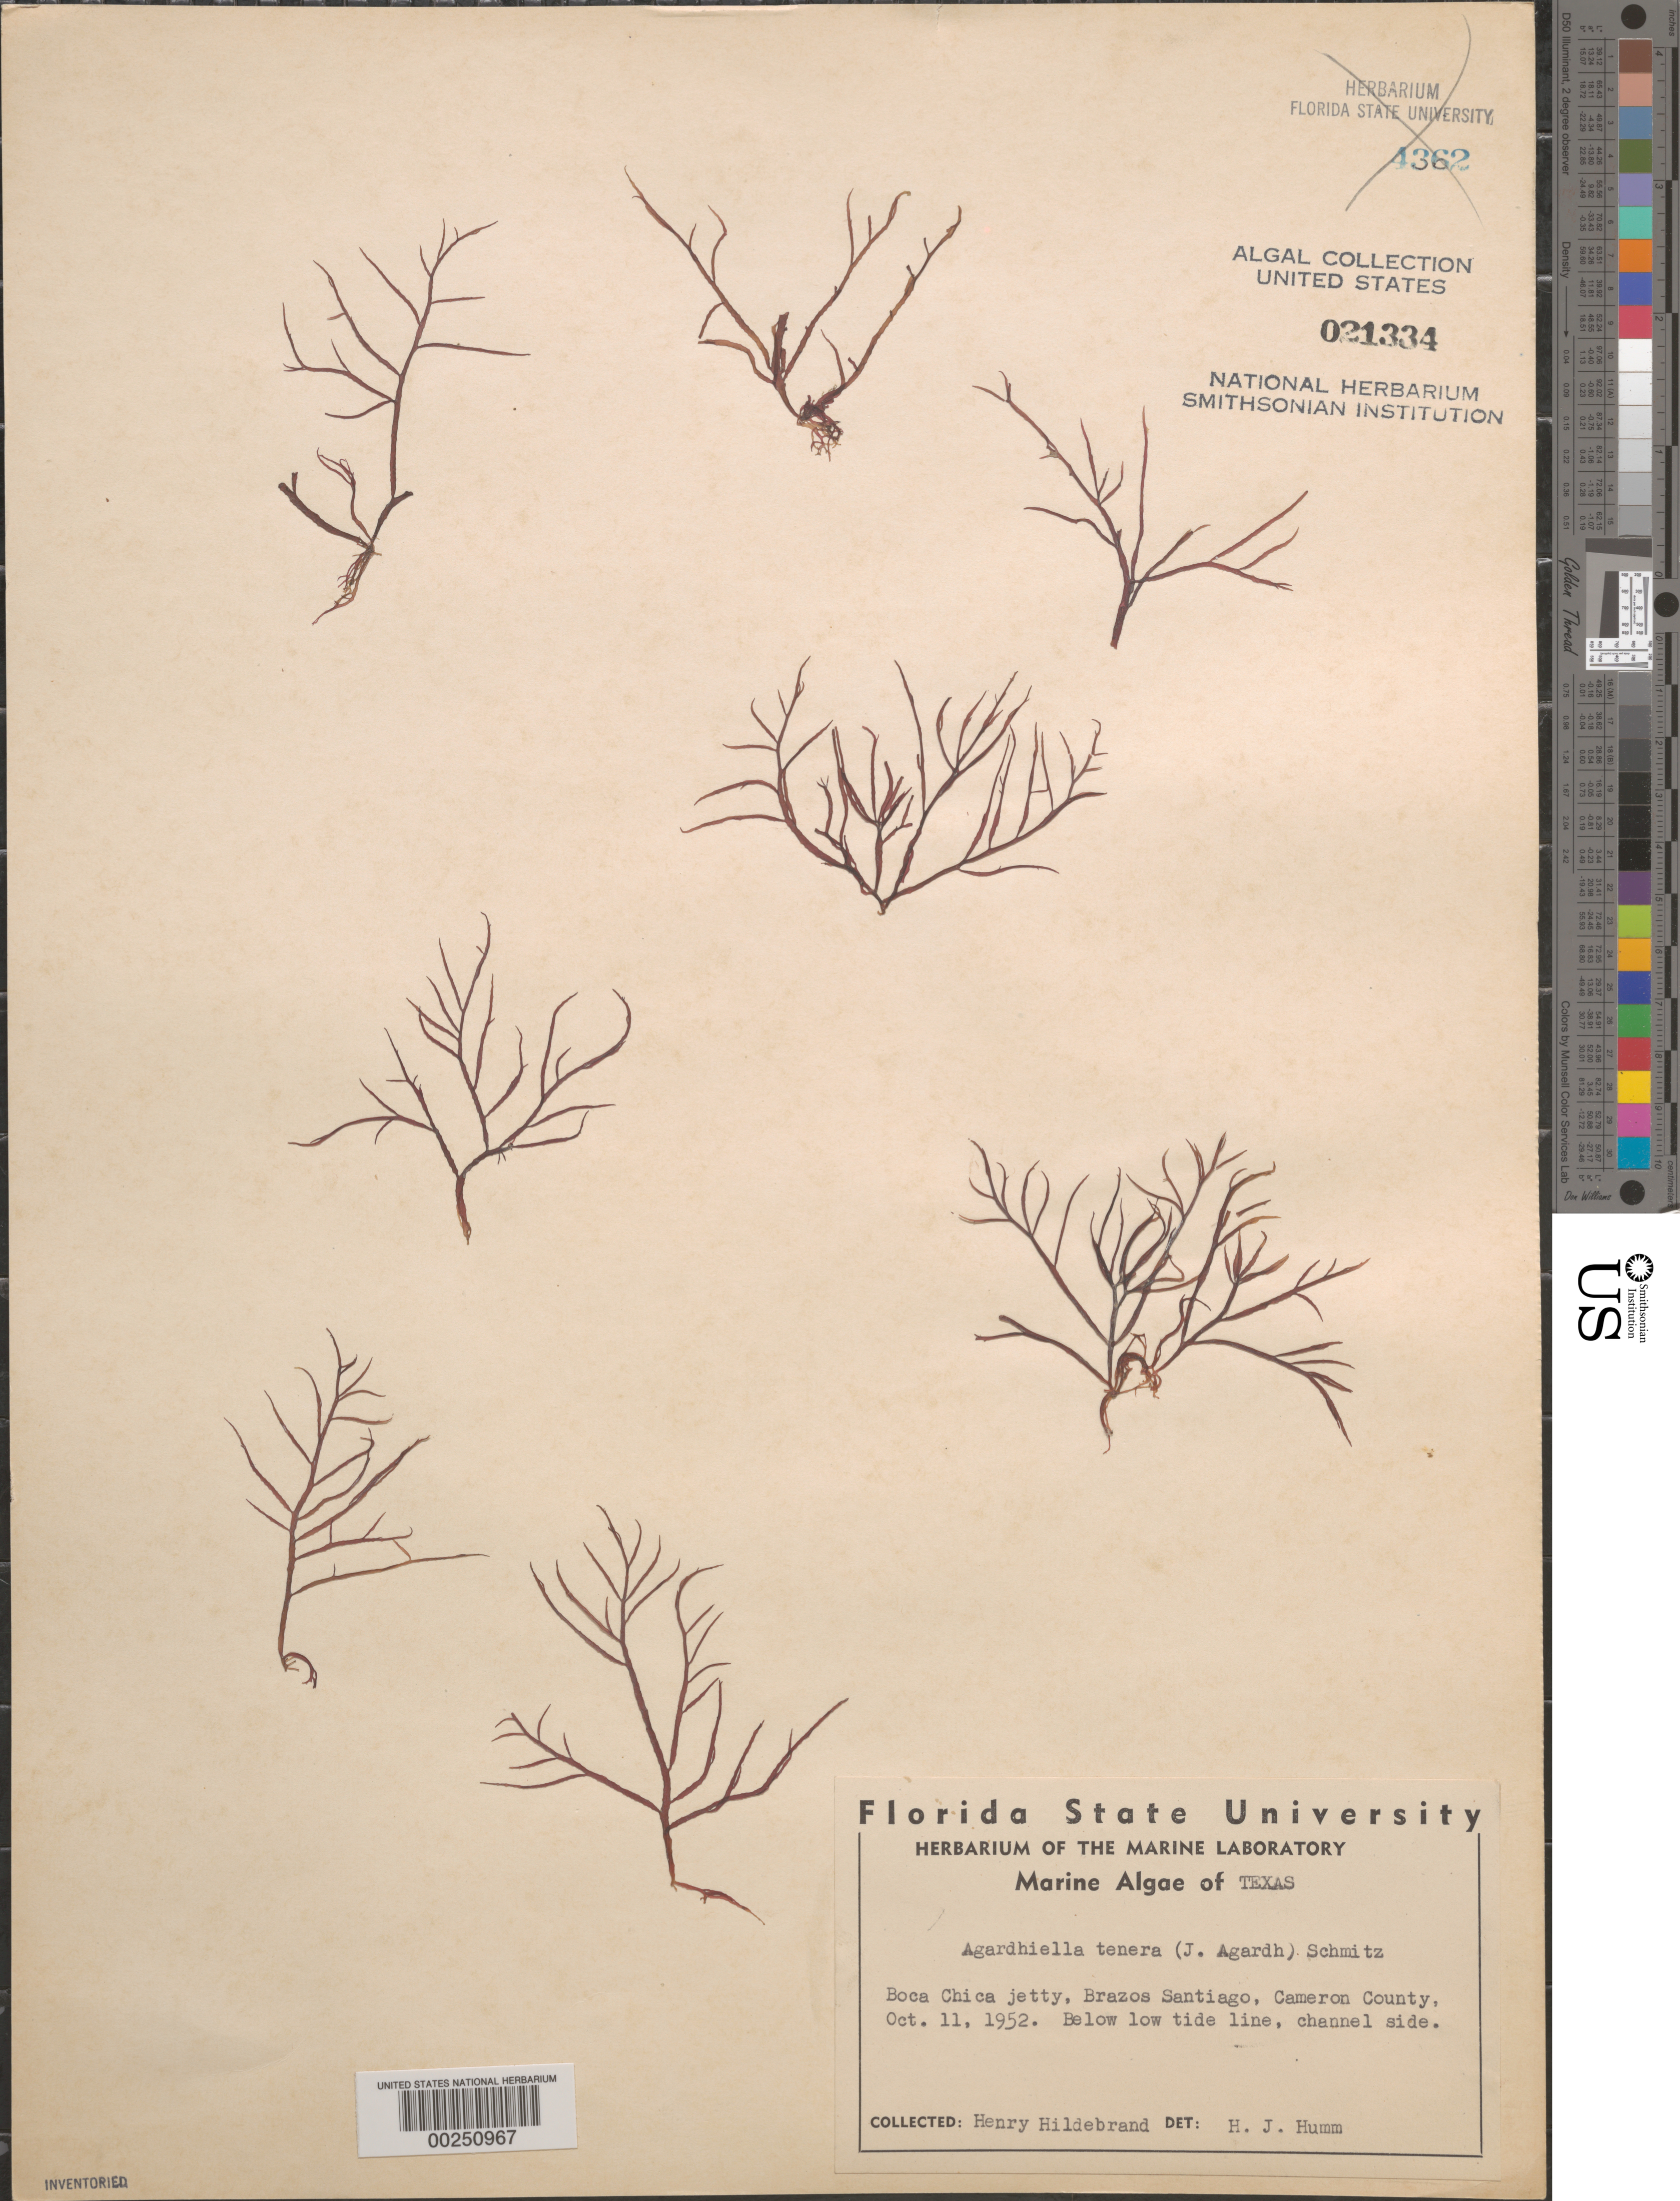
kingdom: Plantae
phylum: Rhodophyta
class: Florideophyceae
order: Gigartinales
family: Solieriaceae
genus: Agardhiella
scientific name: Agardhiella tenera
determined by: Humm, Harold J.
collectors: H. Hildebrand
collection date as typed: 11 Oct 1952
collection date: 1952-10-11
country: United States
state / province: Texas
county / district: Cameron County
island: Brazos Island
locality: Boca Chica jetty, Brazos Santiago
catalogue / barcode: US 21334